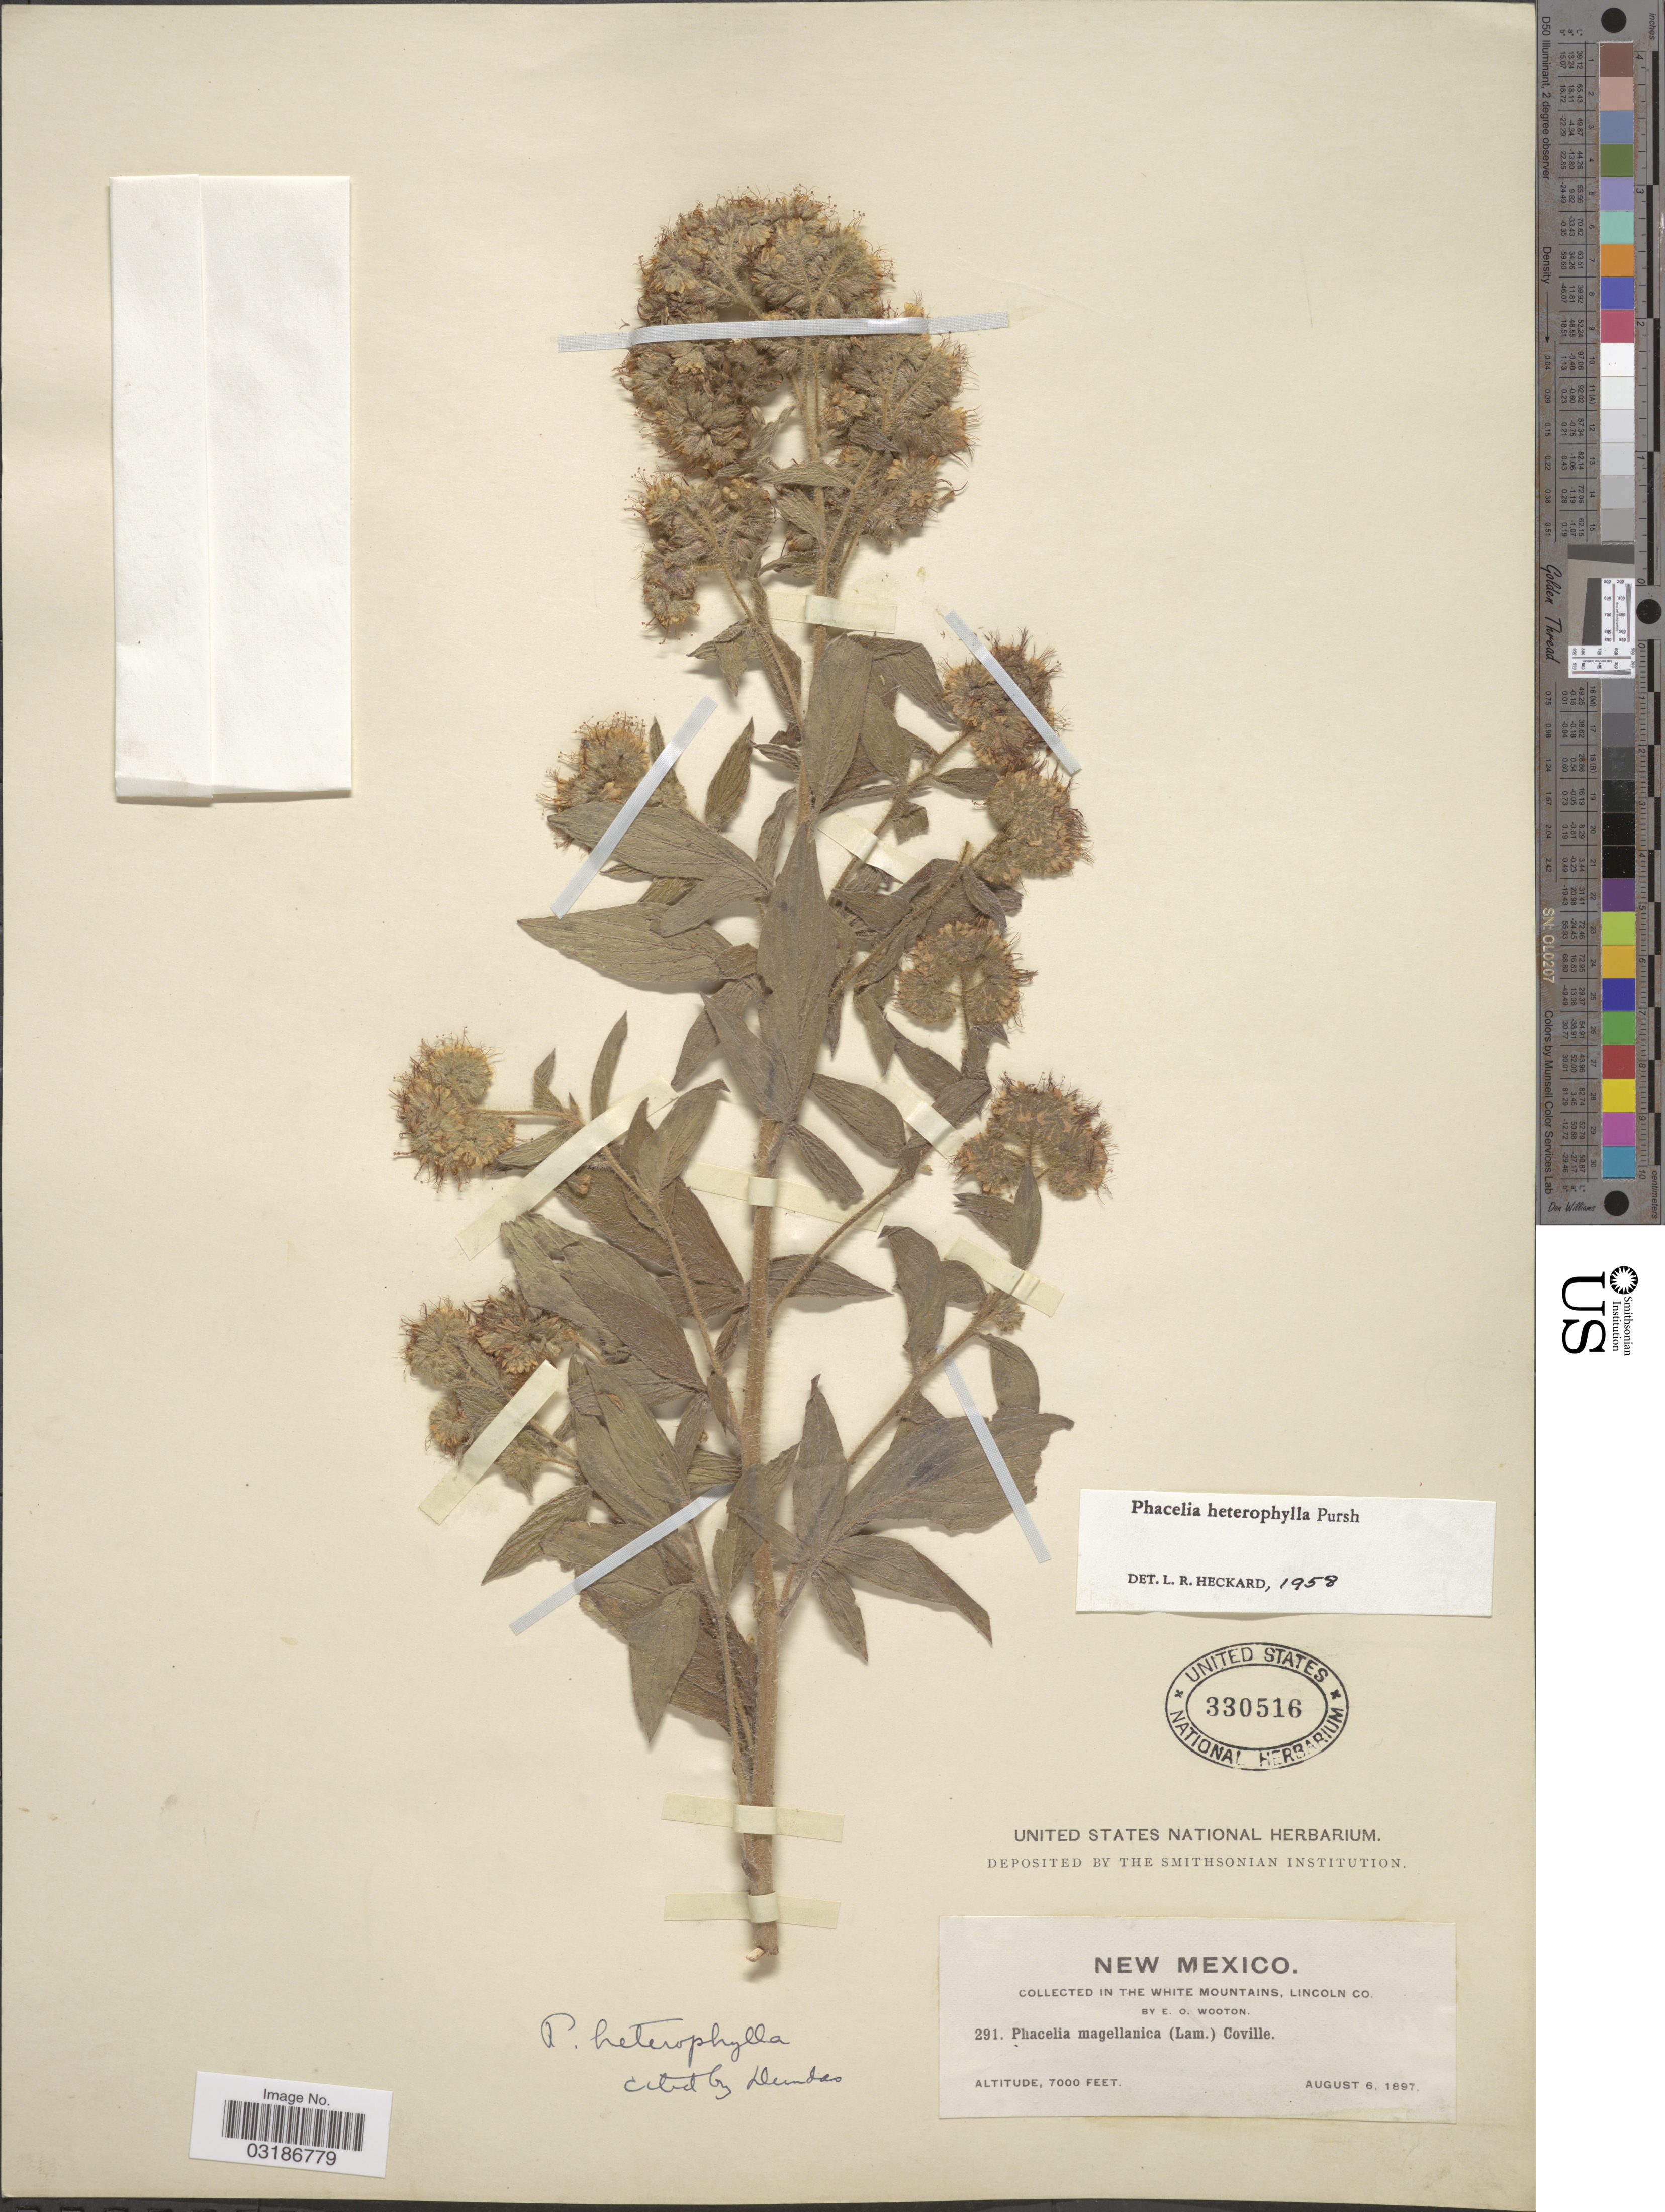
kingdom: Plantae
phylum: Tracheophyta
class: Magnoliopsida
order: Boraginales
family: Hydrophyllaceae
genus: Phacelia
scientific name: Phacelia heterophylla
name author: Pursh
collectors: E. O. Wooton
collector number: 291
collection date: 1897-08-06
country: United States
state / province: New Mexico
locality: Collected in the White Mountains, Lincoln Co.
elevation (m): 2134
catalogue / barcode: US 330516